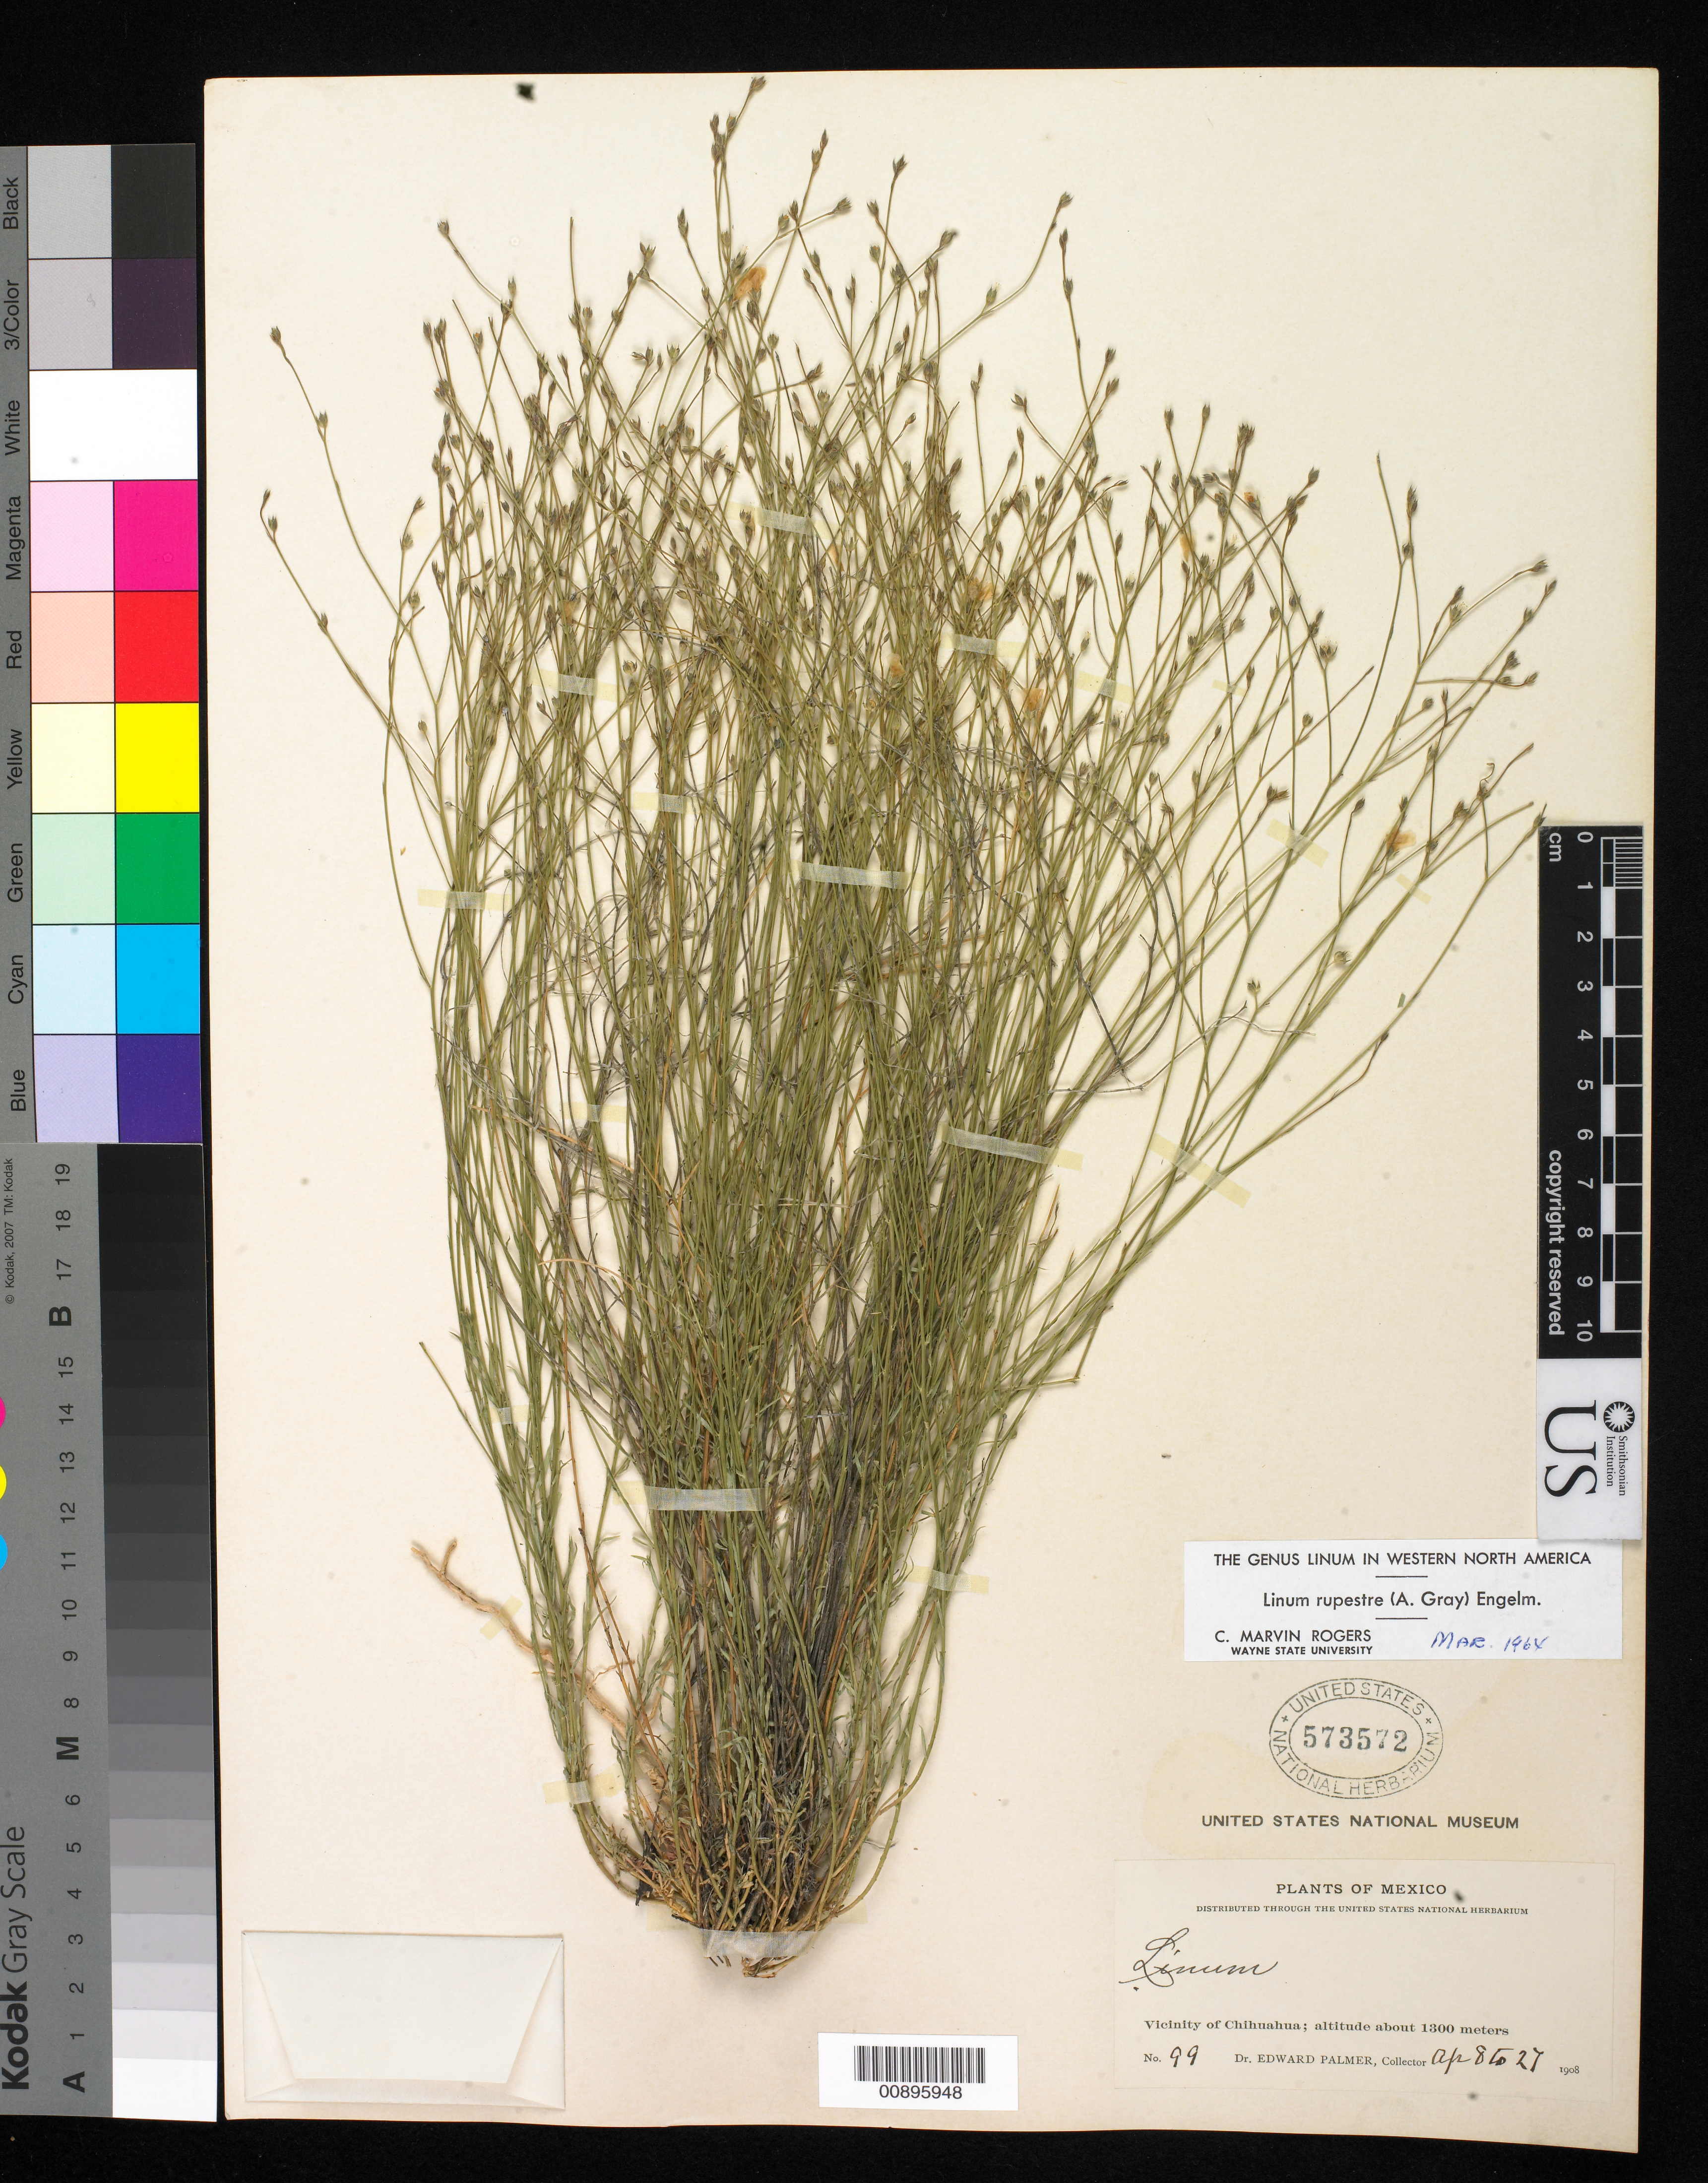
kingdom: Plantae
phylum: Tracheophyta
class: Magnoliopsida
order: Malpighiales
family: Linaceae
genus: Linum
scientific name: Linum rupestre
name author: (A. Gray) Engelm. ex A. Gray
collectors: E. Palmer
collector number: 99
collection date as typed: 08 Apr 1908 to 27 Apr 1908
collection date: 1908-04-08/1908-04-27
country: Mexico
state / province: Chihuahua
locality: Vicinity of Chihuahua.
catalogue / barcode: US 573572